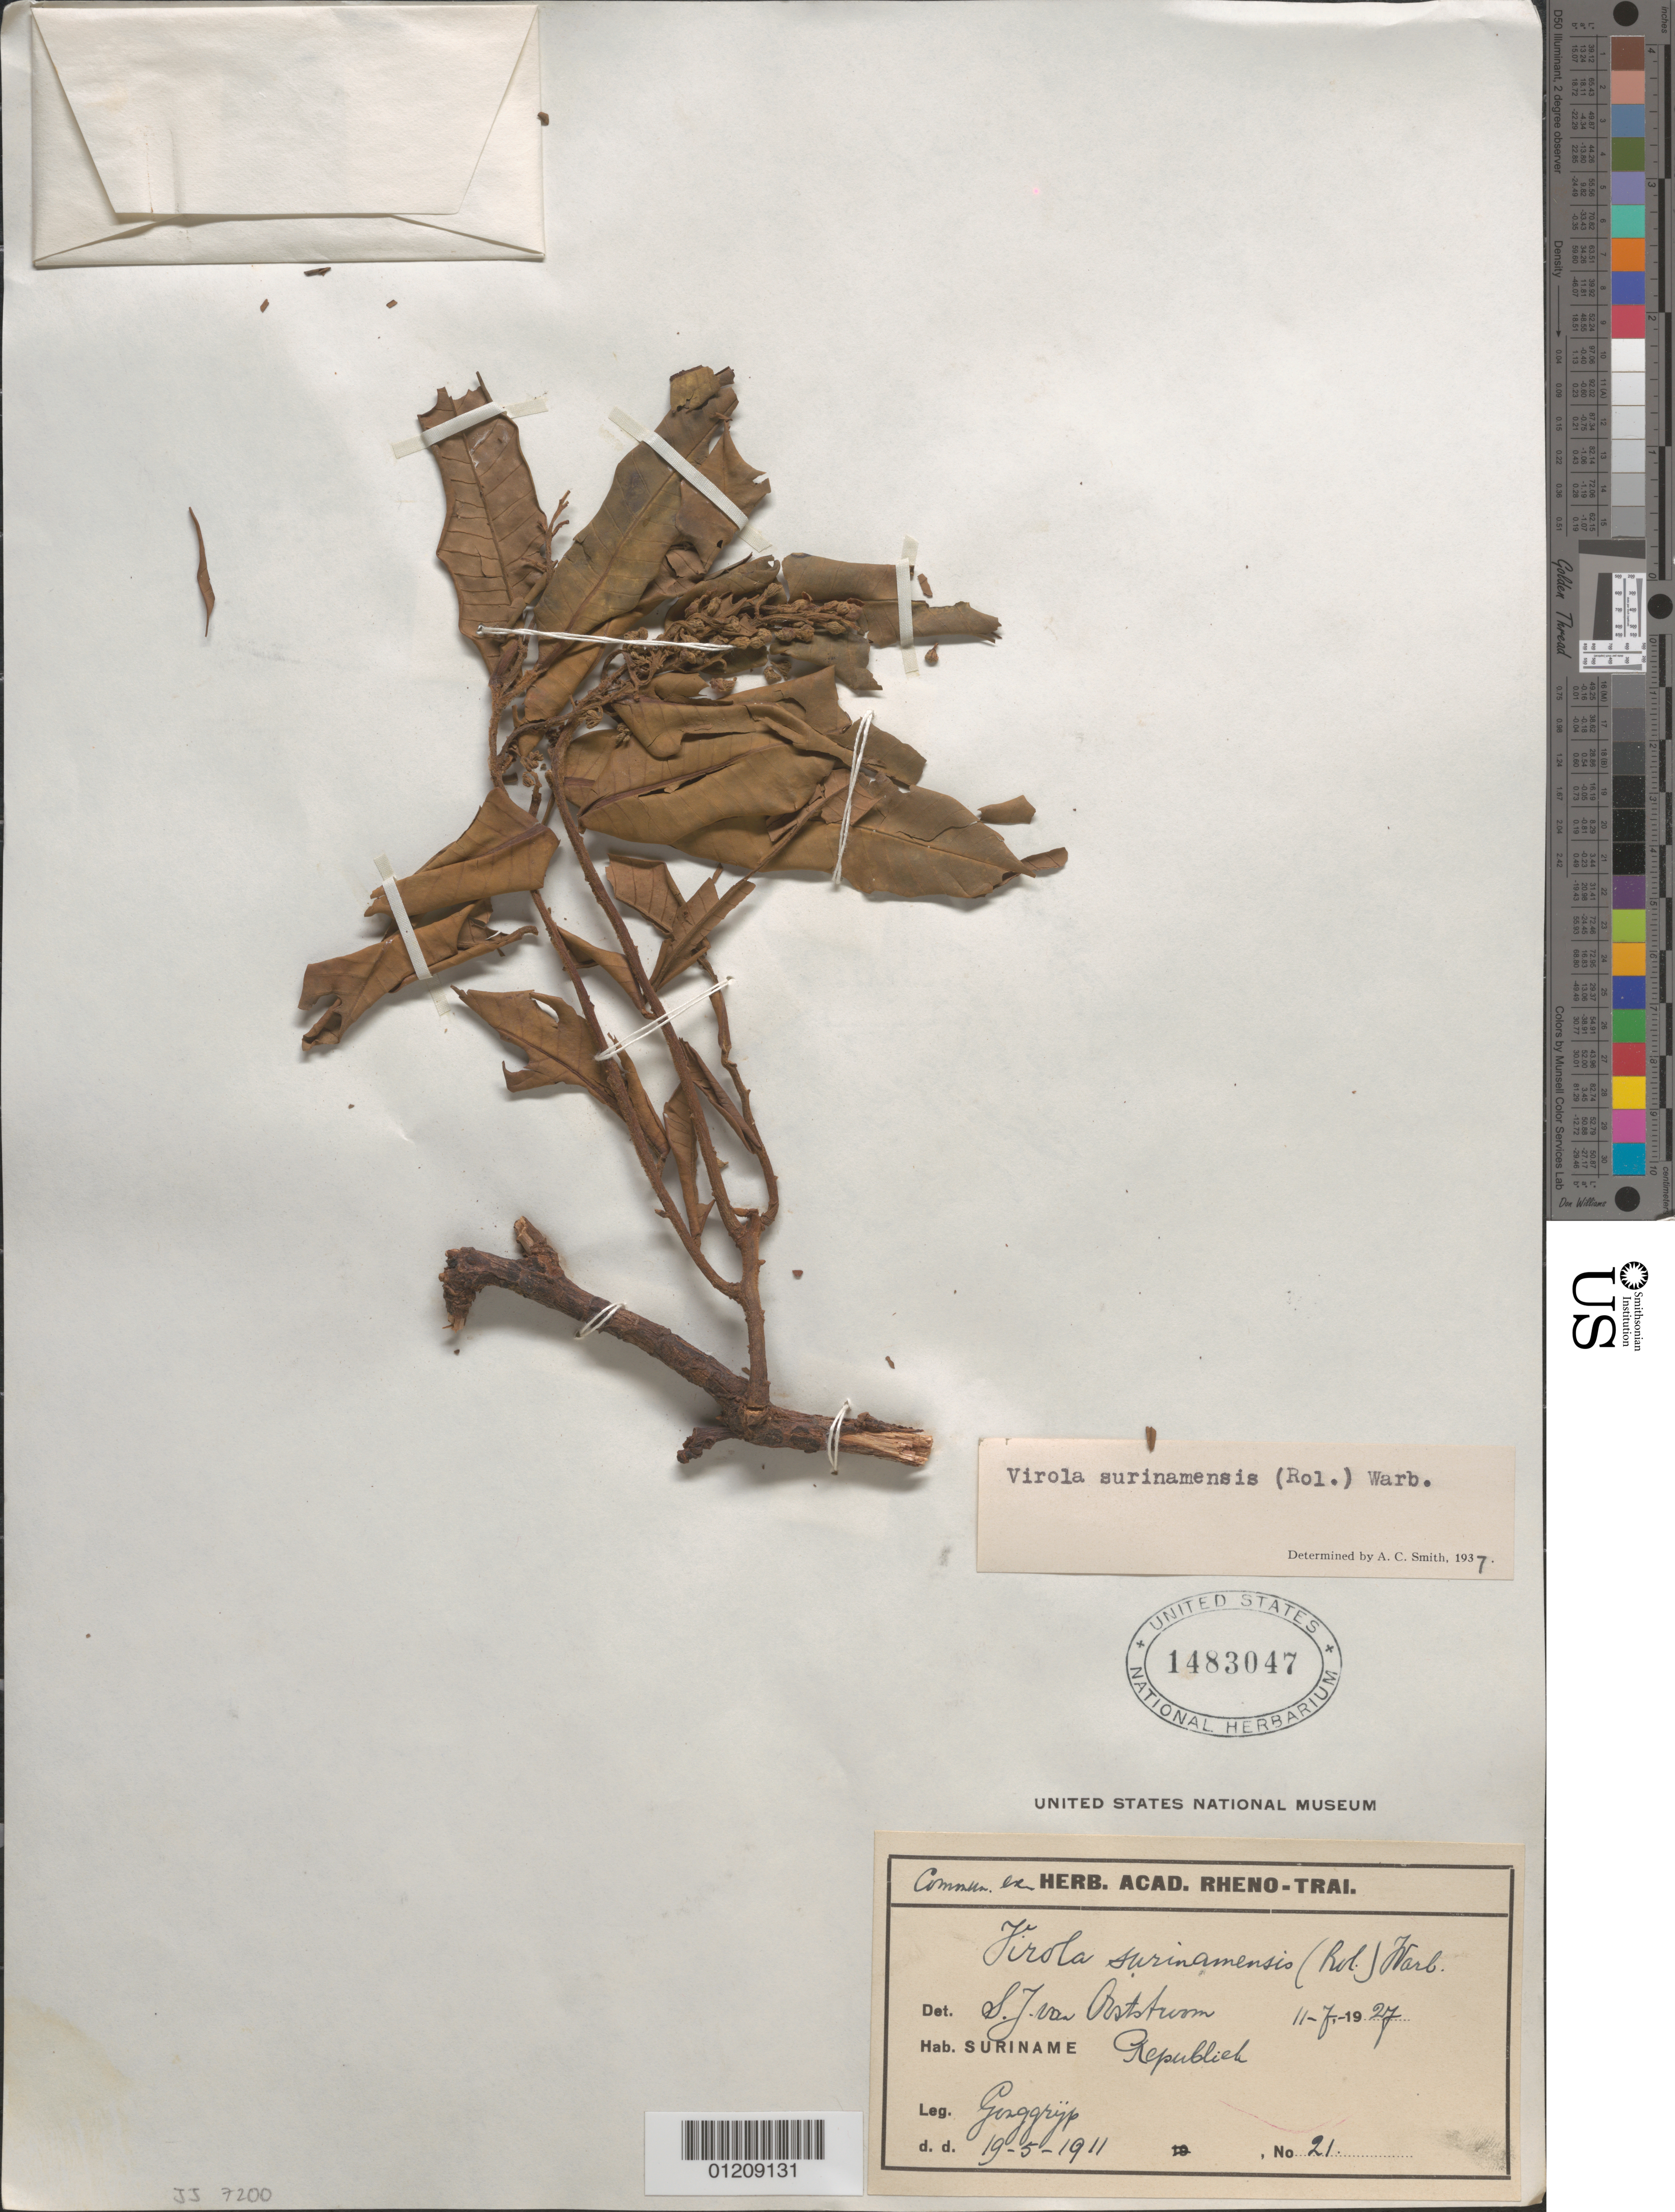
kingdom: Plantae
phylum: Tracheophyta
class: Magnoliopsida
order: Magnoliales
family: Myristicaceae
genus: Virola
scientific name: Virola surinamensis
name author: (Rol.) Warb.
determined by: Smith, A. C.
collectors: -. Gonggrijp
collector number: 21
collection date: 1911-05-19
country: Suriname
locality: Republiek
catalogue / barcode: US 1483047